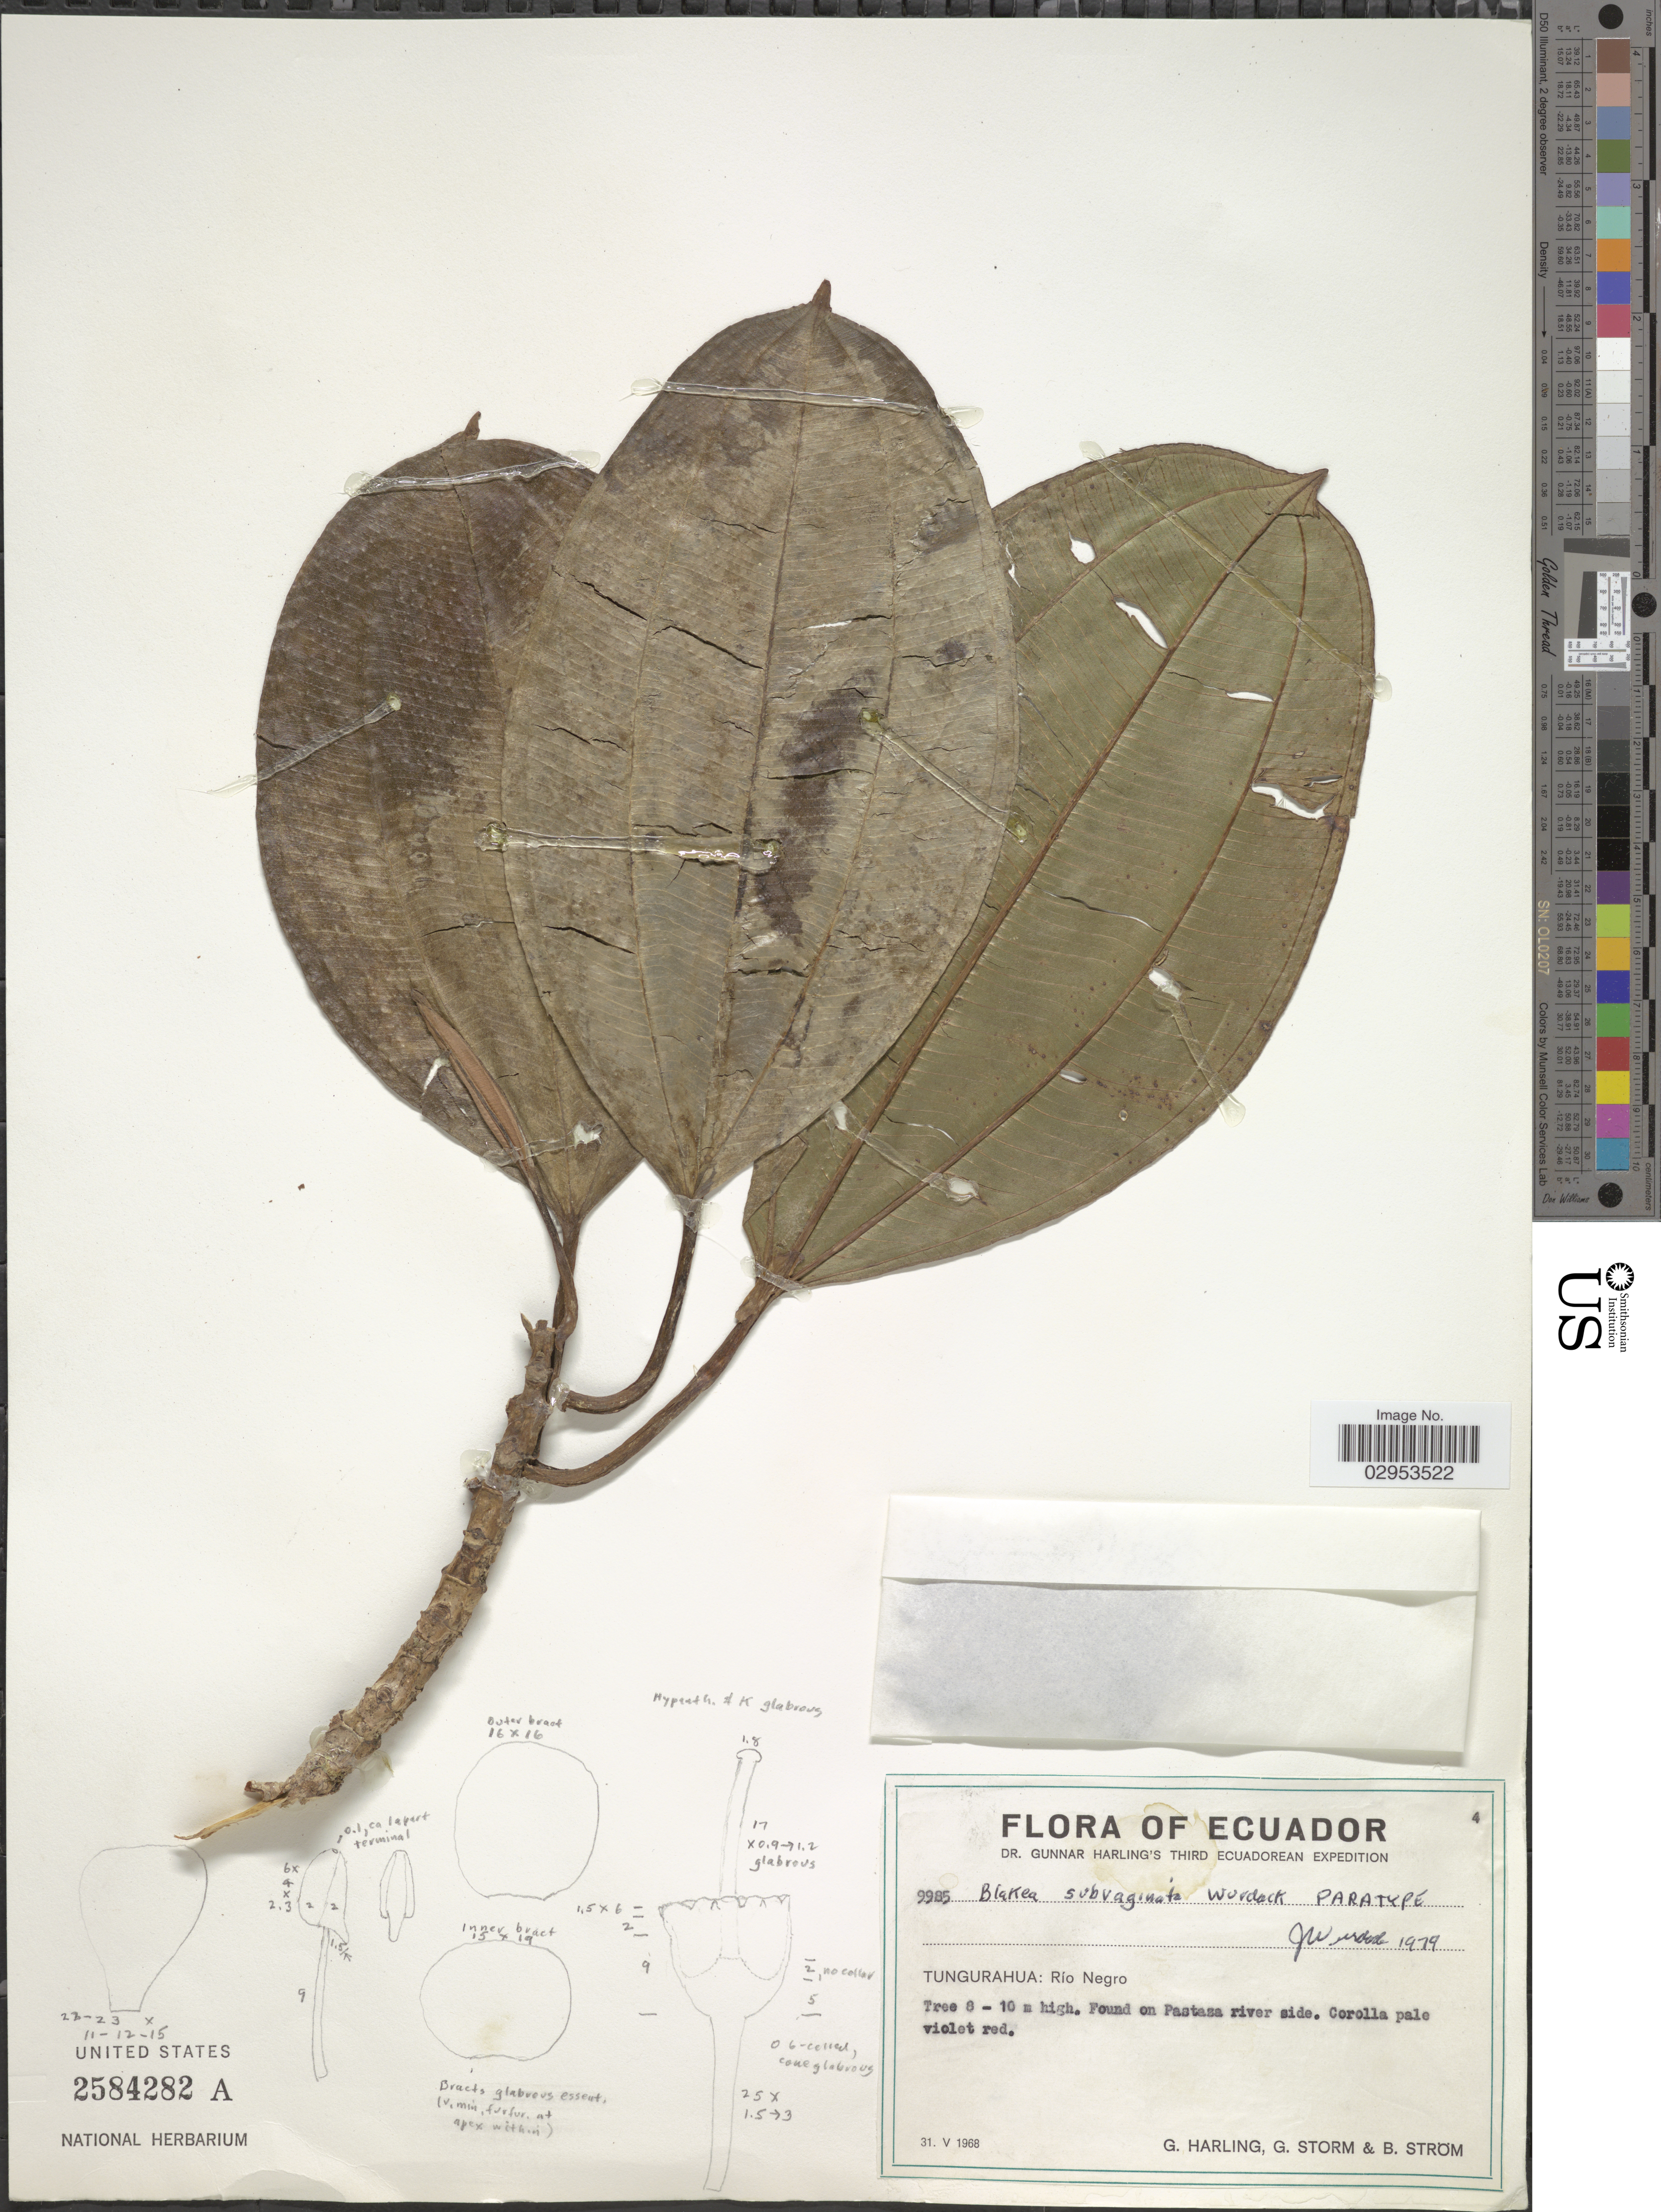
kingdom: Plantae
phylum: Tracheophyta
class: Magnoliopsida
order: Myrtales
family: Melastomataceae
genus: Blakea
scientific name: Blakea subvaginata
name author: Wurdack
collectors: G. Harling, G. Storm & B. Ström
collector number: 9985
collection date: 1968-05-31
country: Ecuador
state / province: Tungurahua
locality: Río Negro.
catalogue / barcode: US 2584282A